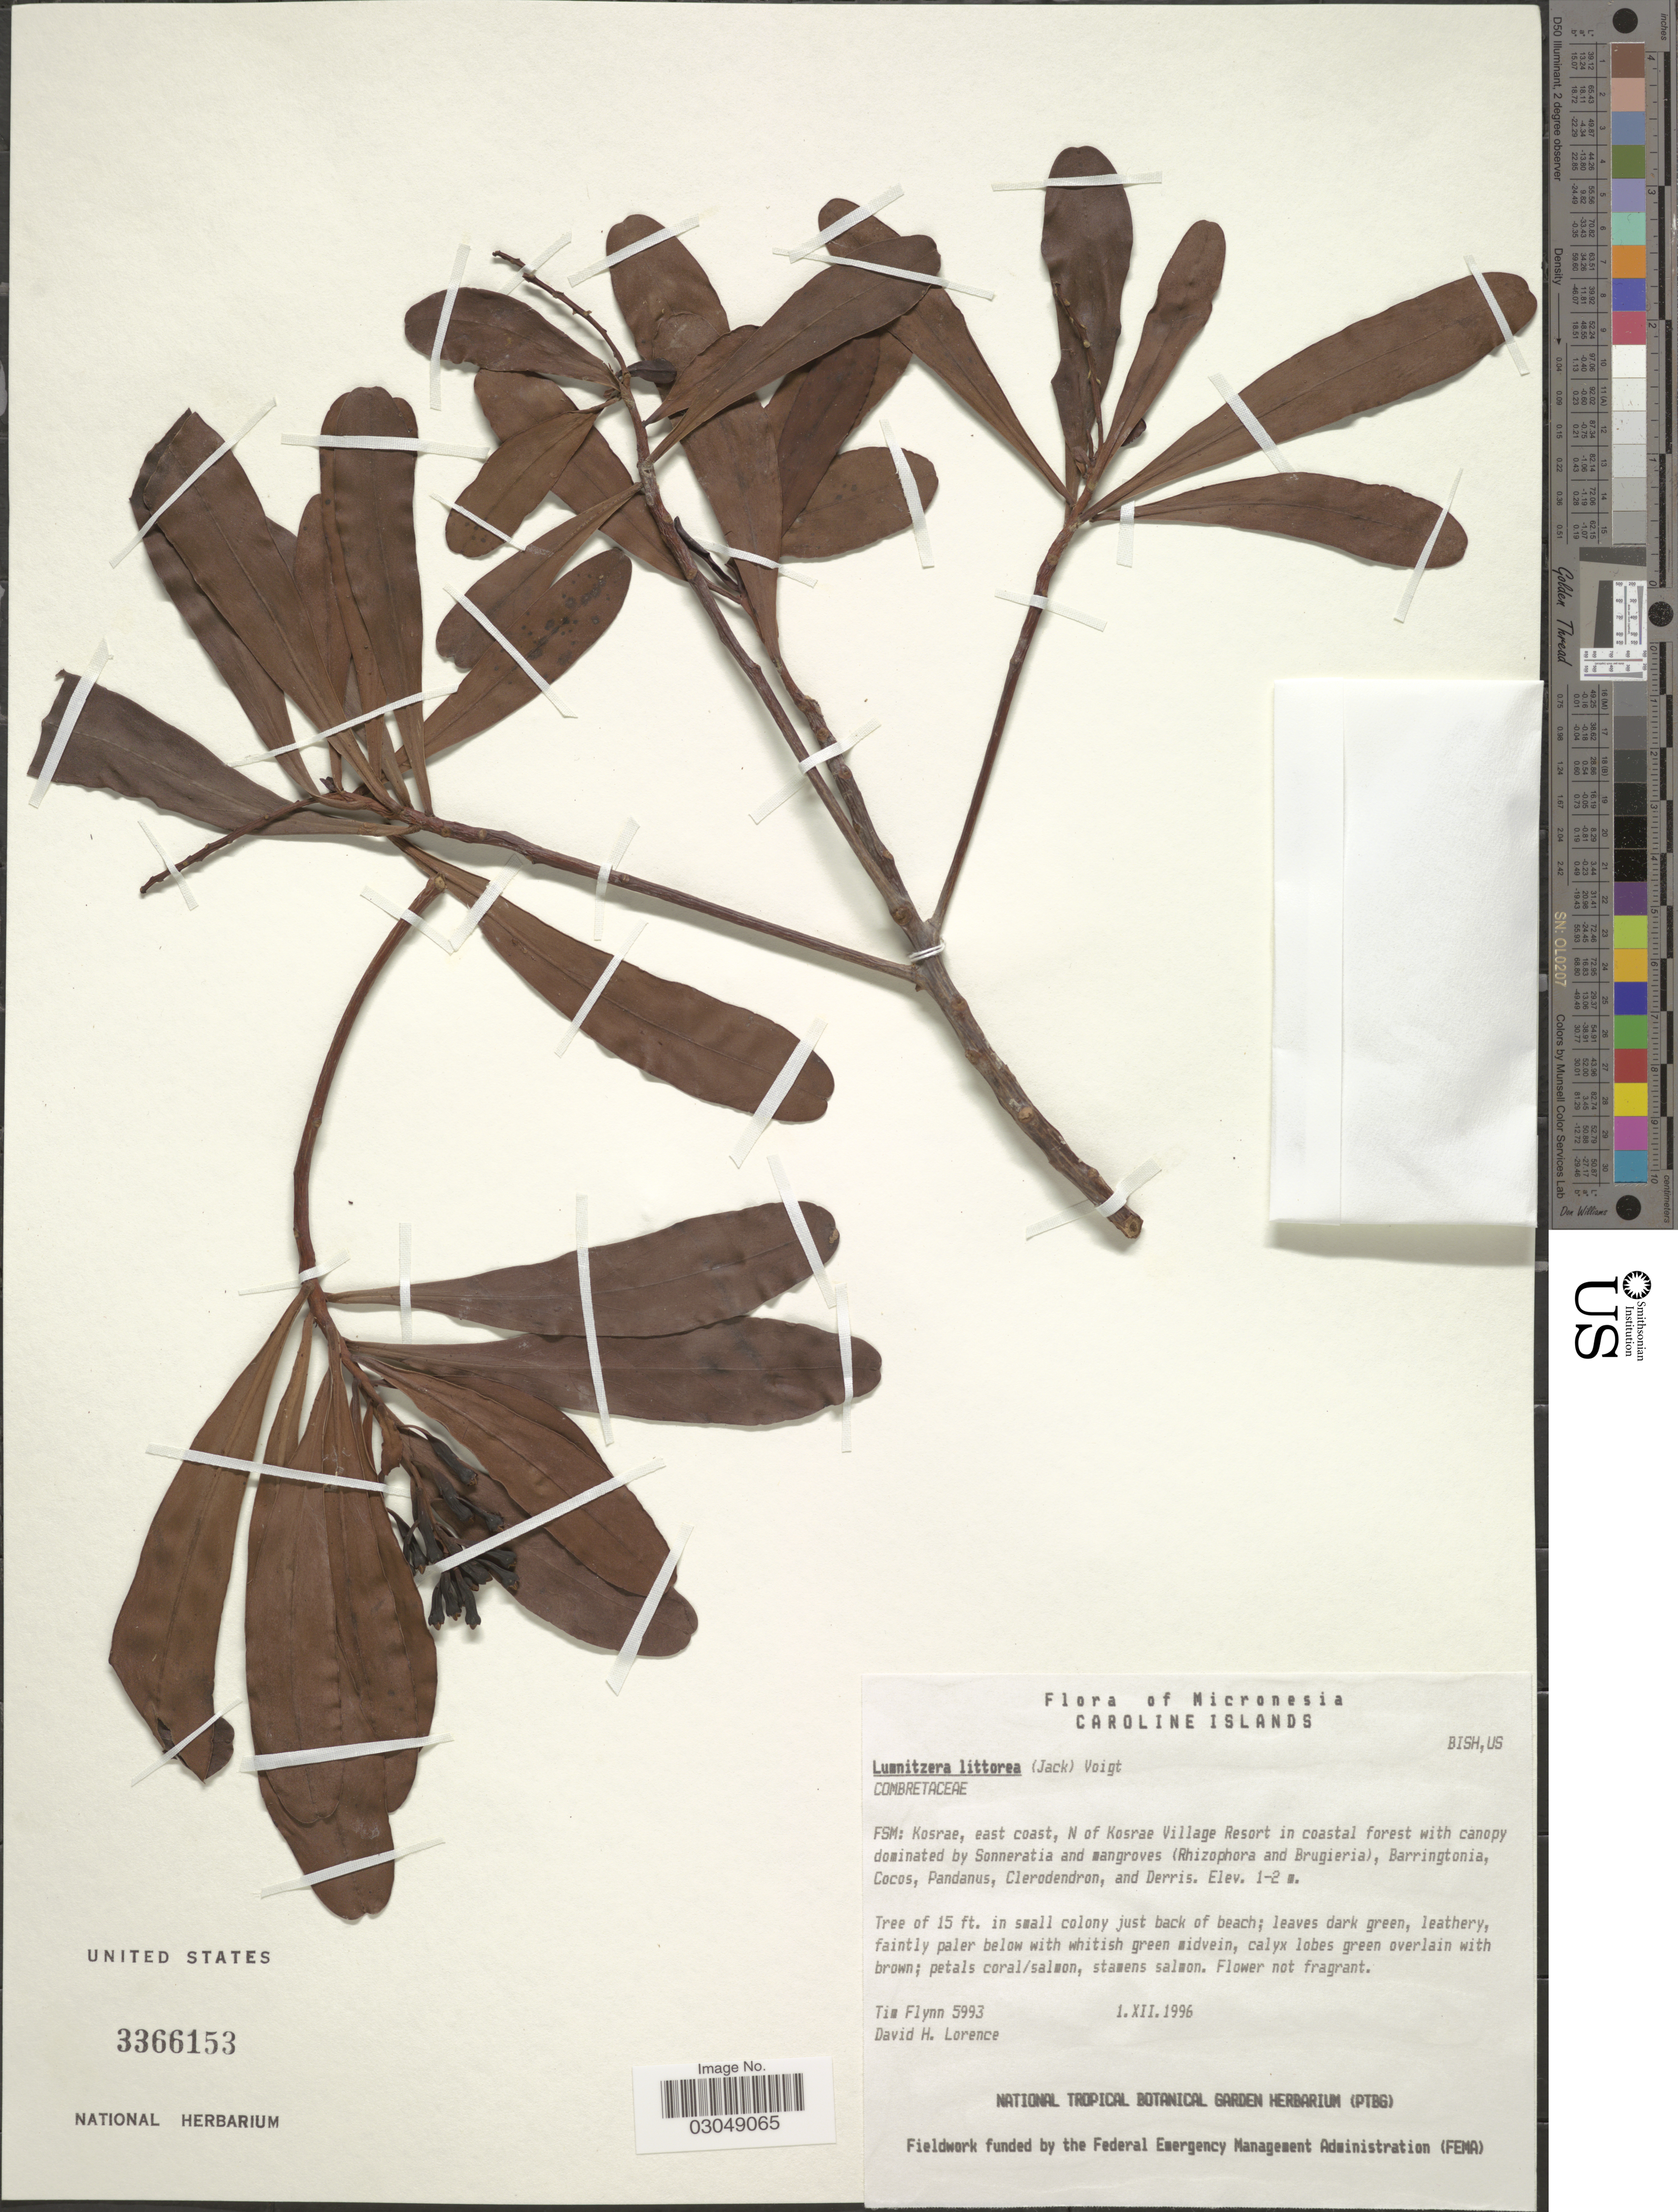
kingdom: Plantae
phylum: Tracheophyta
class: Magnoliopsida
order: Myrtales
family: Combretaceae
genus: Lumnitzera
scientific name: Lumnitzera littorea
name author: (Jack) Voight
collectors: T. Flynn & D. Lorence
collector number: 5993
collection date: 1996-12-01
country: Micronesia, Federated States of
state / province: Kosrae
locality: Micronesia. Caroline Islands. FSM: Kosrae, east coast, N of Kosrae Village Resort in coastal forest.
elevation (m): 1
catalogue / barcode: US 3366153